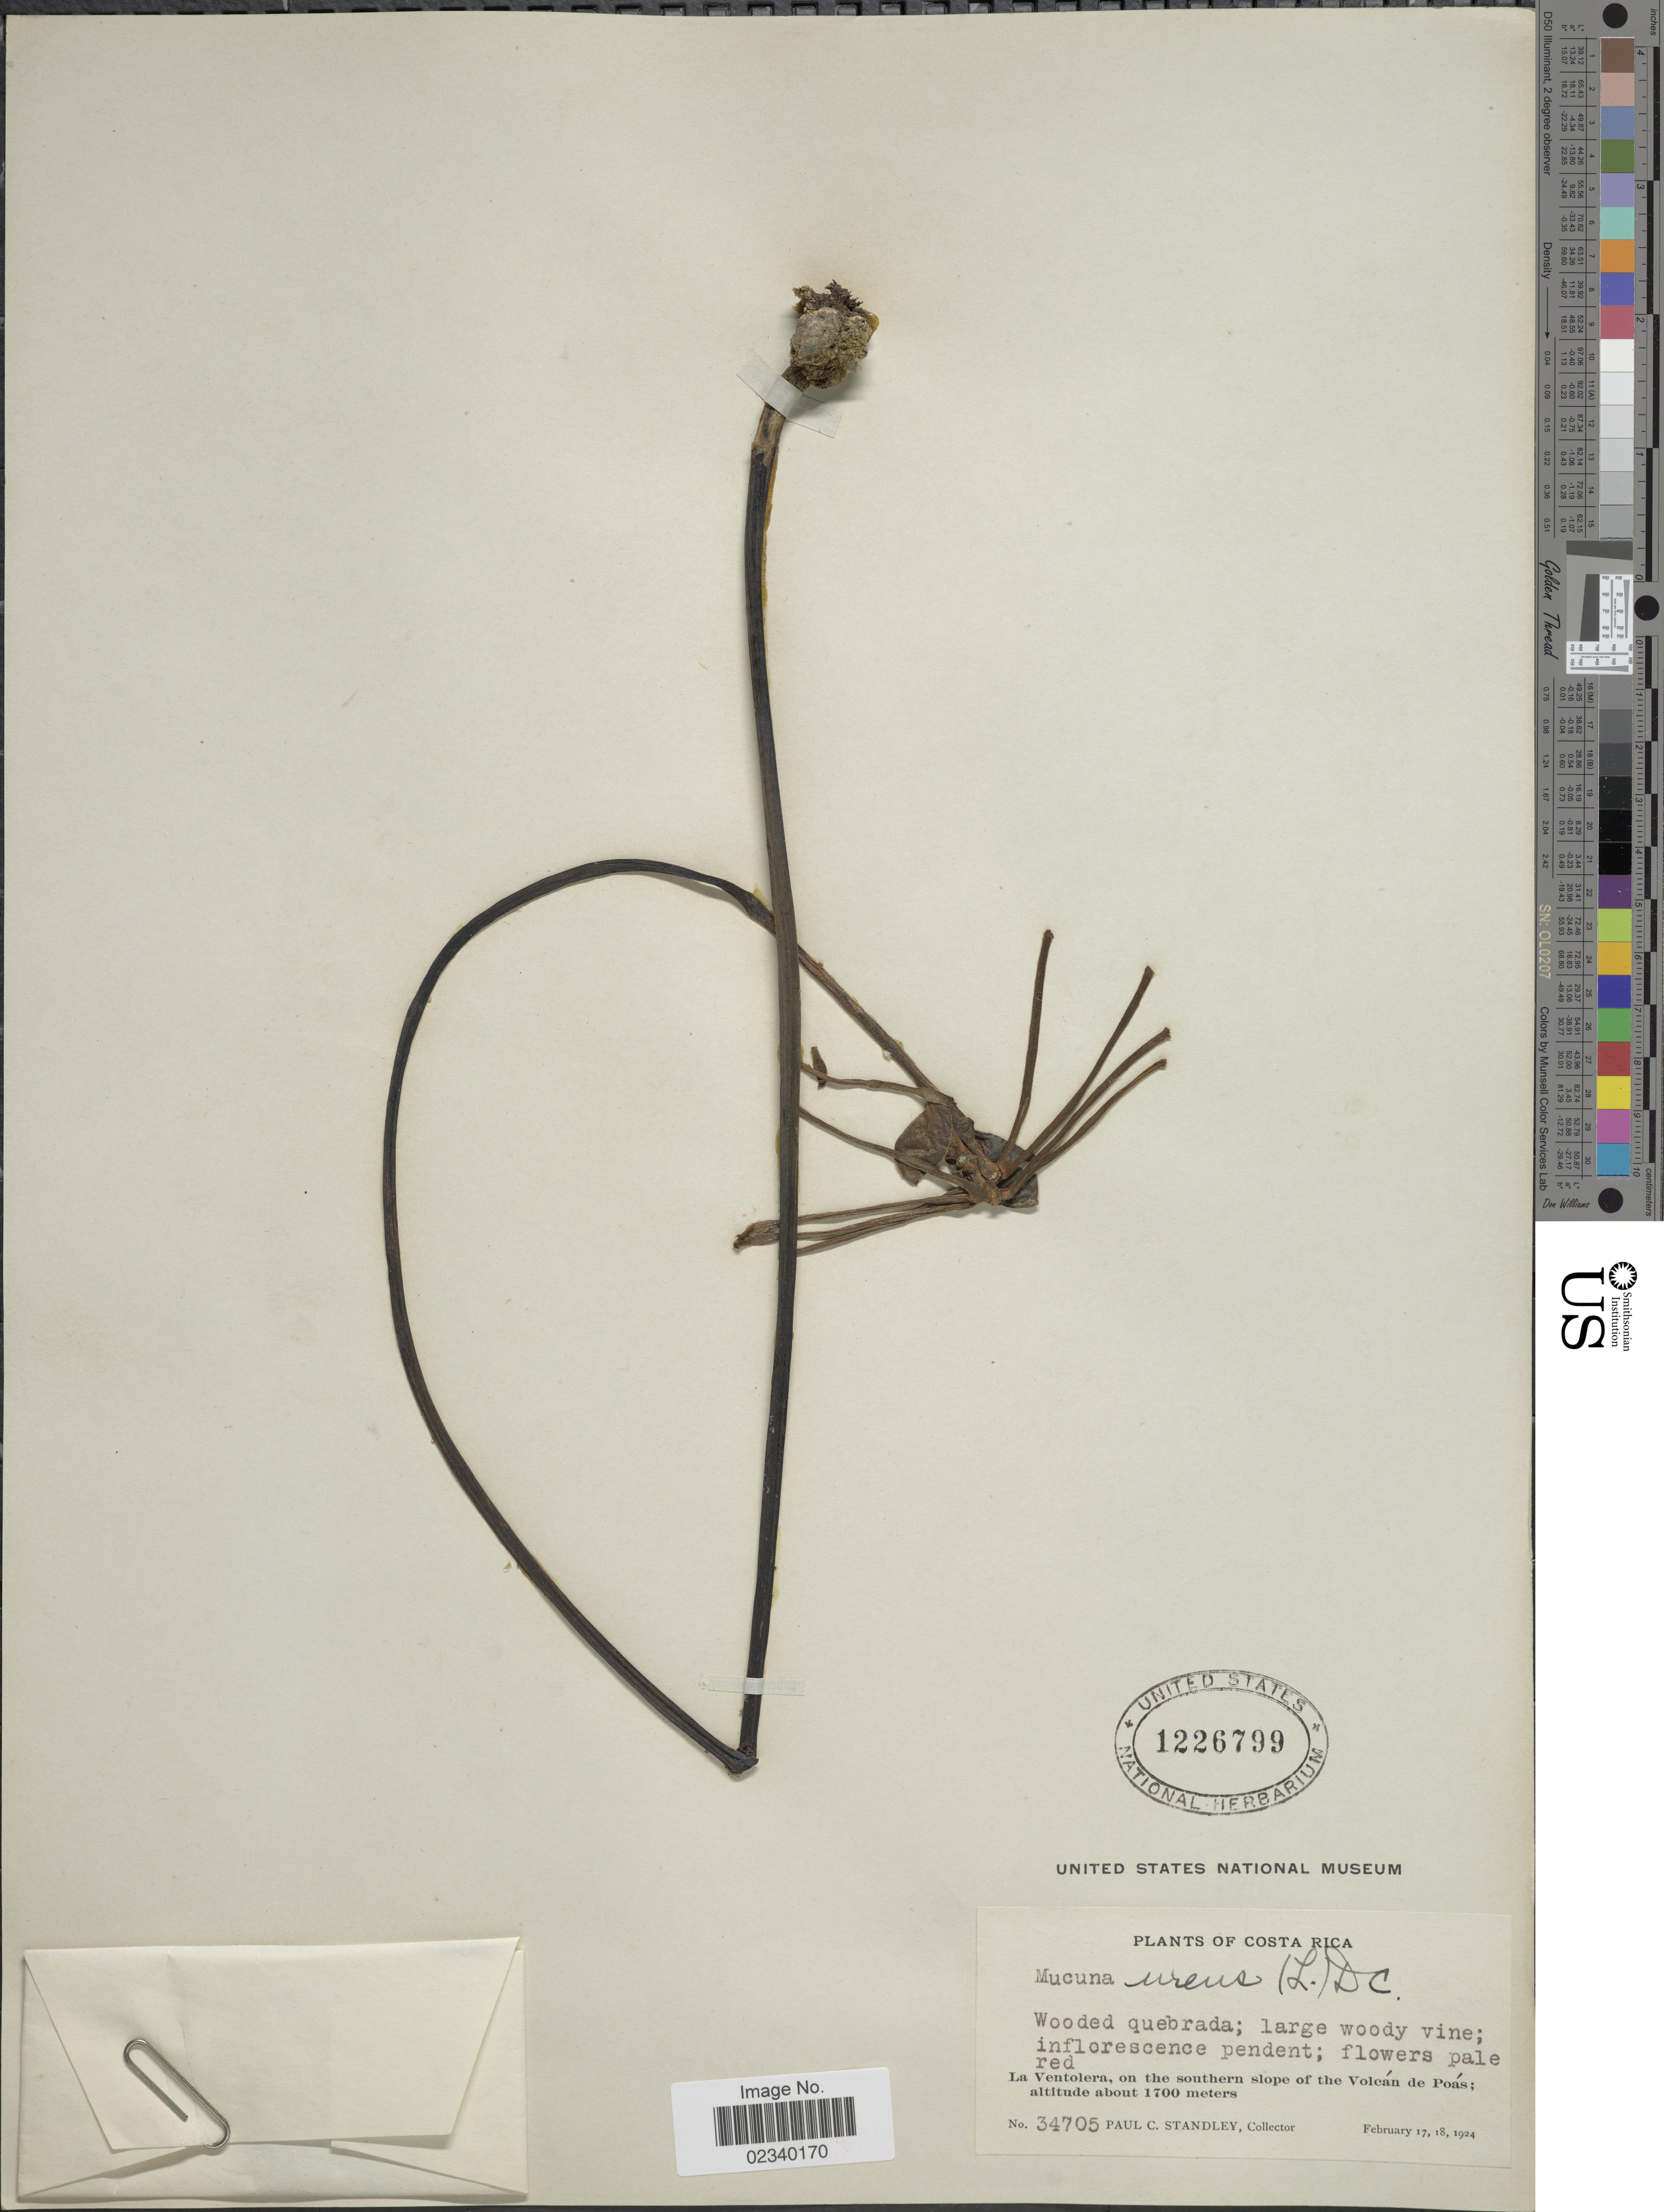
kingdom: Plantae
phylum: Tracheophyta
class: Magnoliopsida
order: Fabales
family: Fabaceae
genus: Mucuna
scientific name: Mucuna urens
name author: (L.) Medik.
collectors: P. C. Standley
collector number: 34705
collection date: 1924-02-17/1924-02-18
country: Costa Rica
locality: La Ventolera, on the southern slope of the Volcan de Poas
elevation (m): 1700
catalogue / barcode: US 1226799